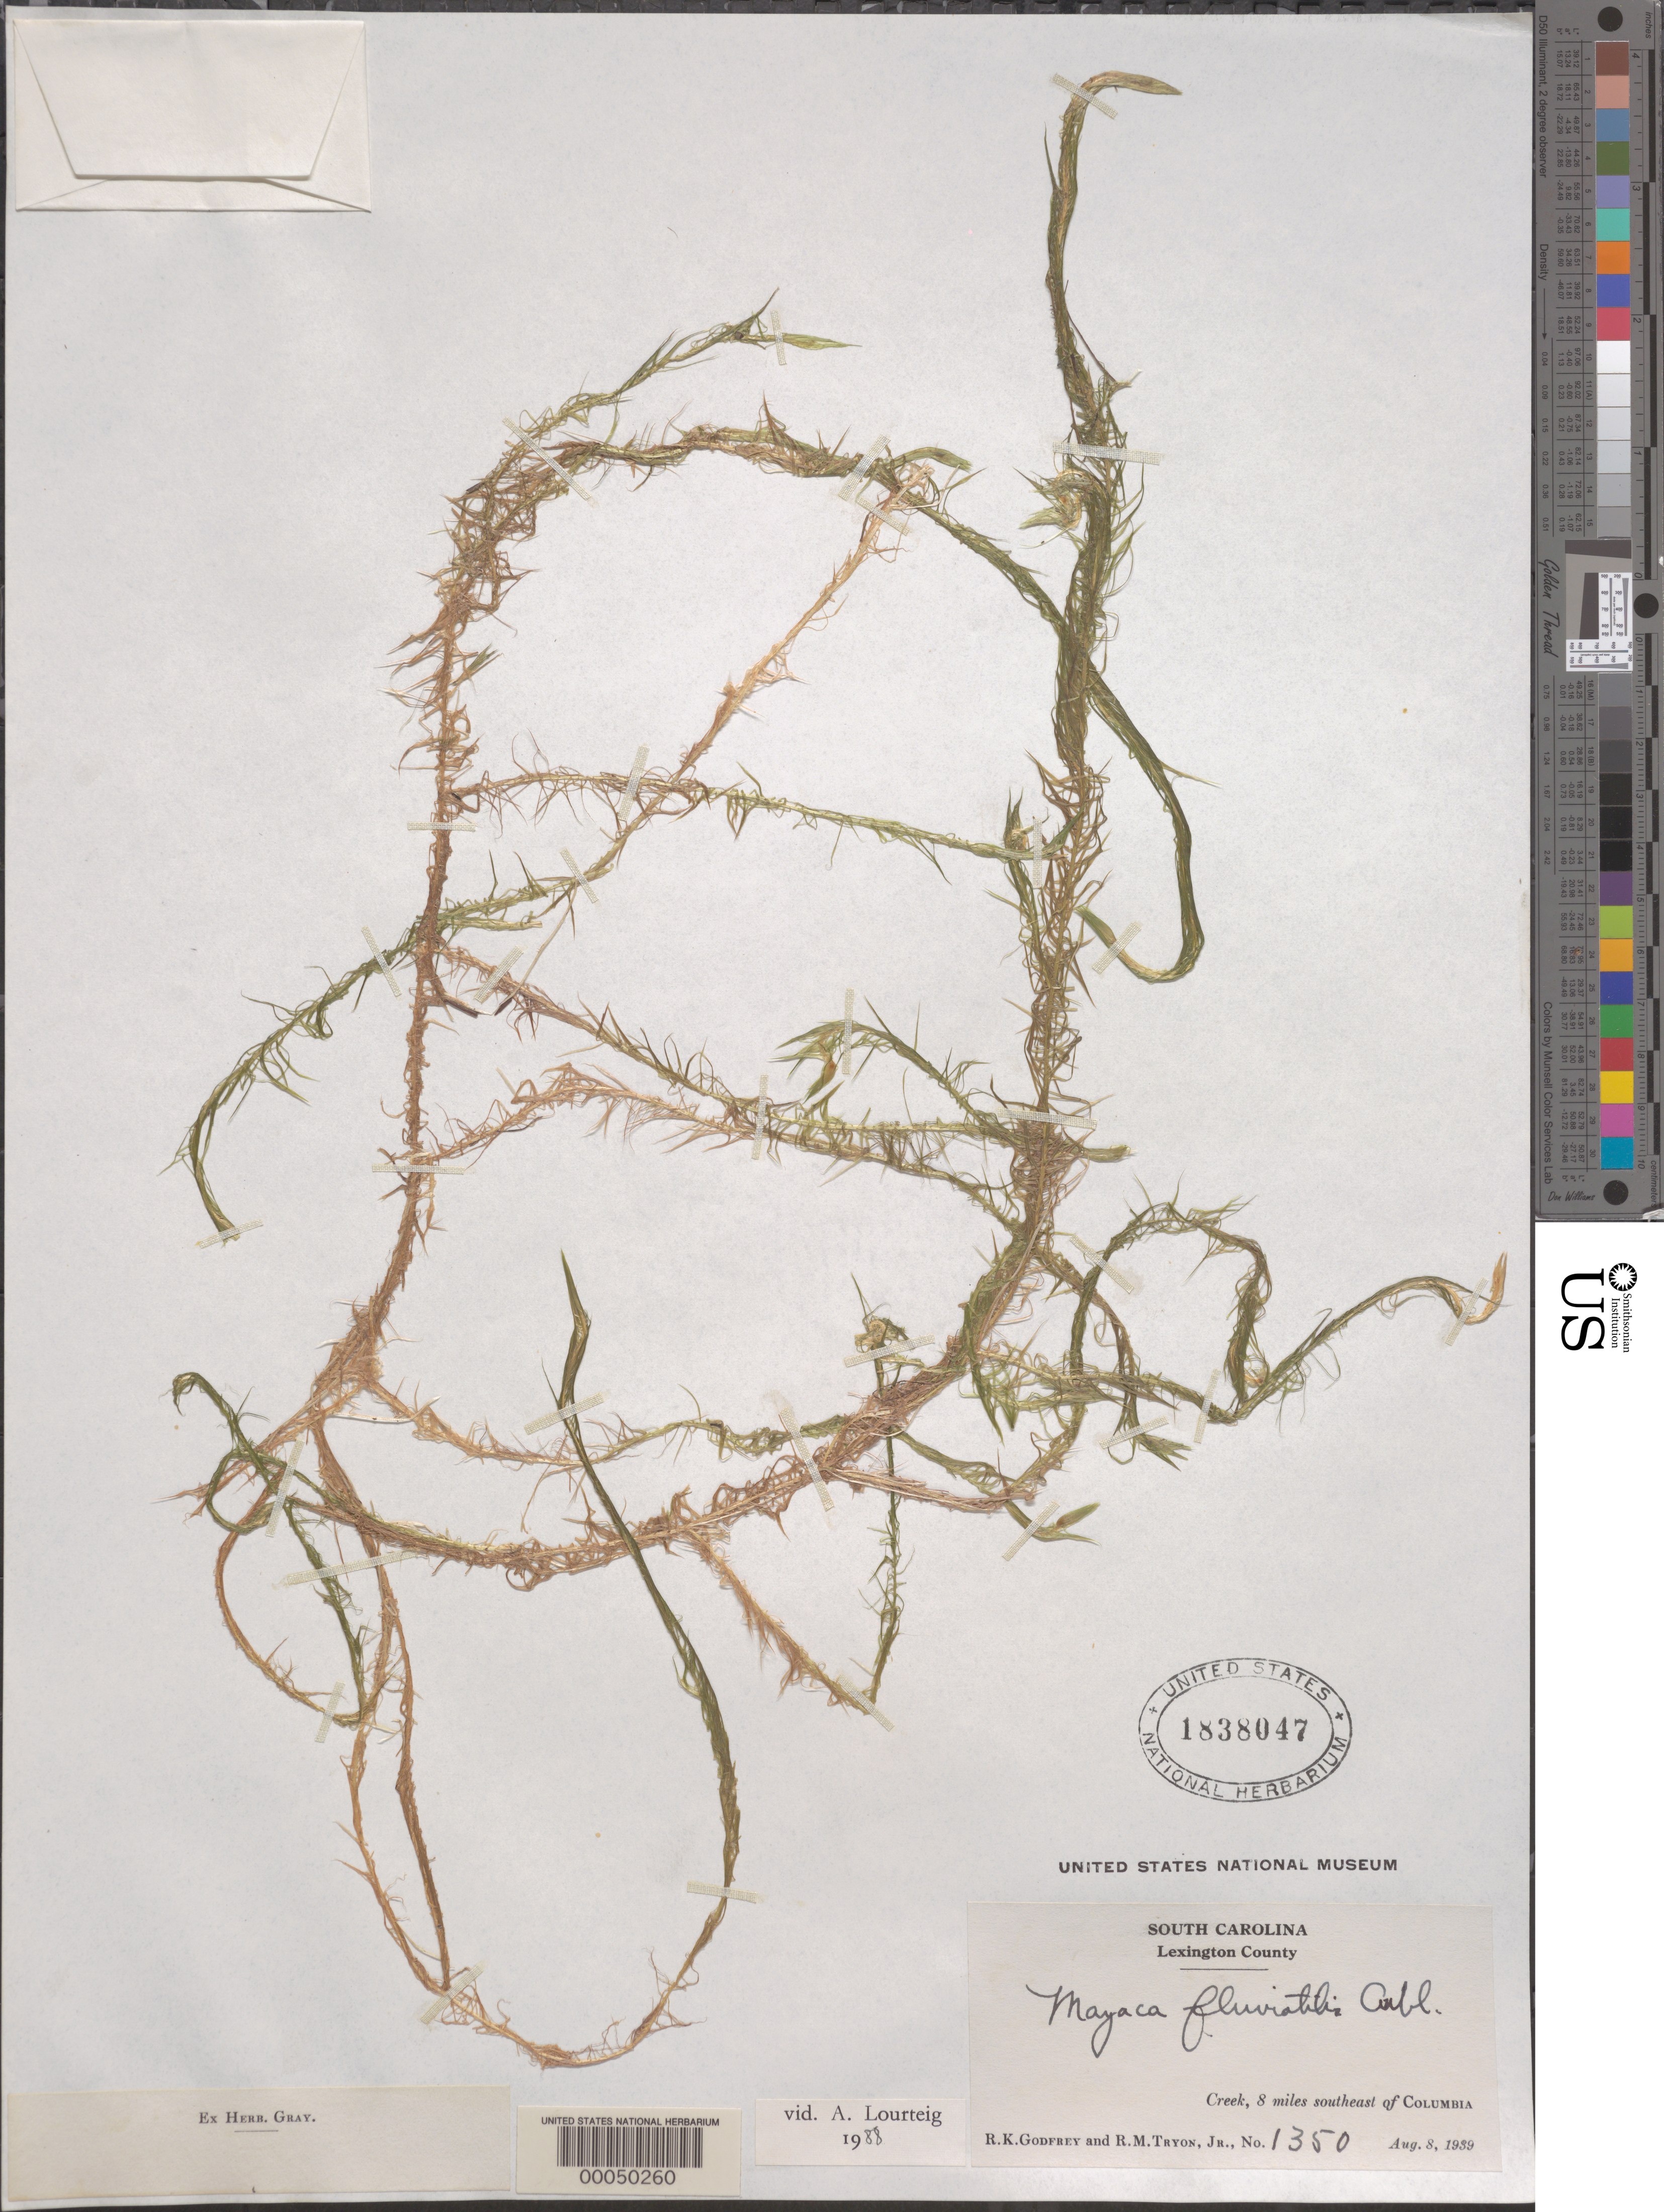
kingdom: Plantae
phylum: Tracheophyta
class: Liliopsida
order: Poales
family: Mayacaceae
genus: Mayaca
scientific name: Mayaca fluviatilis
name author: Aubl.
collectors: R. K. Godfrey & R. M. Tryon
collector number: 1350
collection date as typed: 08 Aug 1939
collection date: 1939-08-08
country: United States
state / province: South Carolina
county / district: Lexington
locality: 8 mi. se of columbia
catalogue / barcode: US 1838047